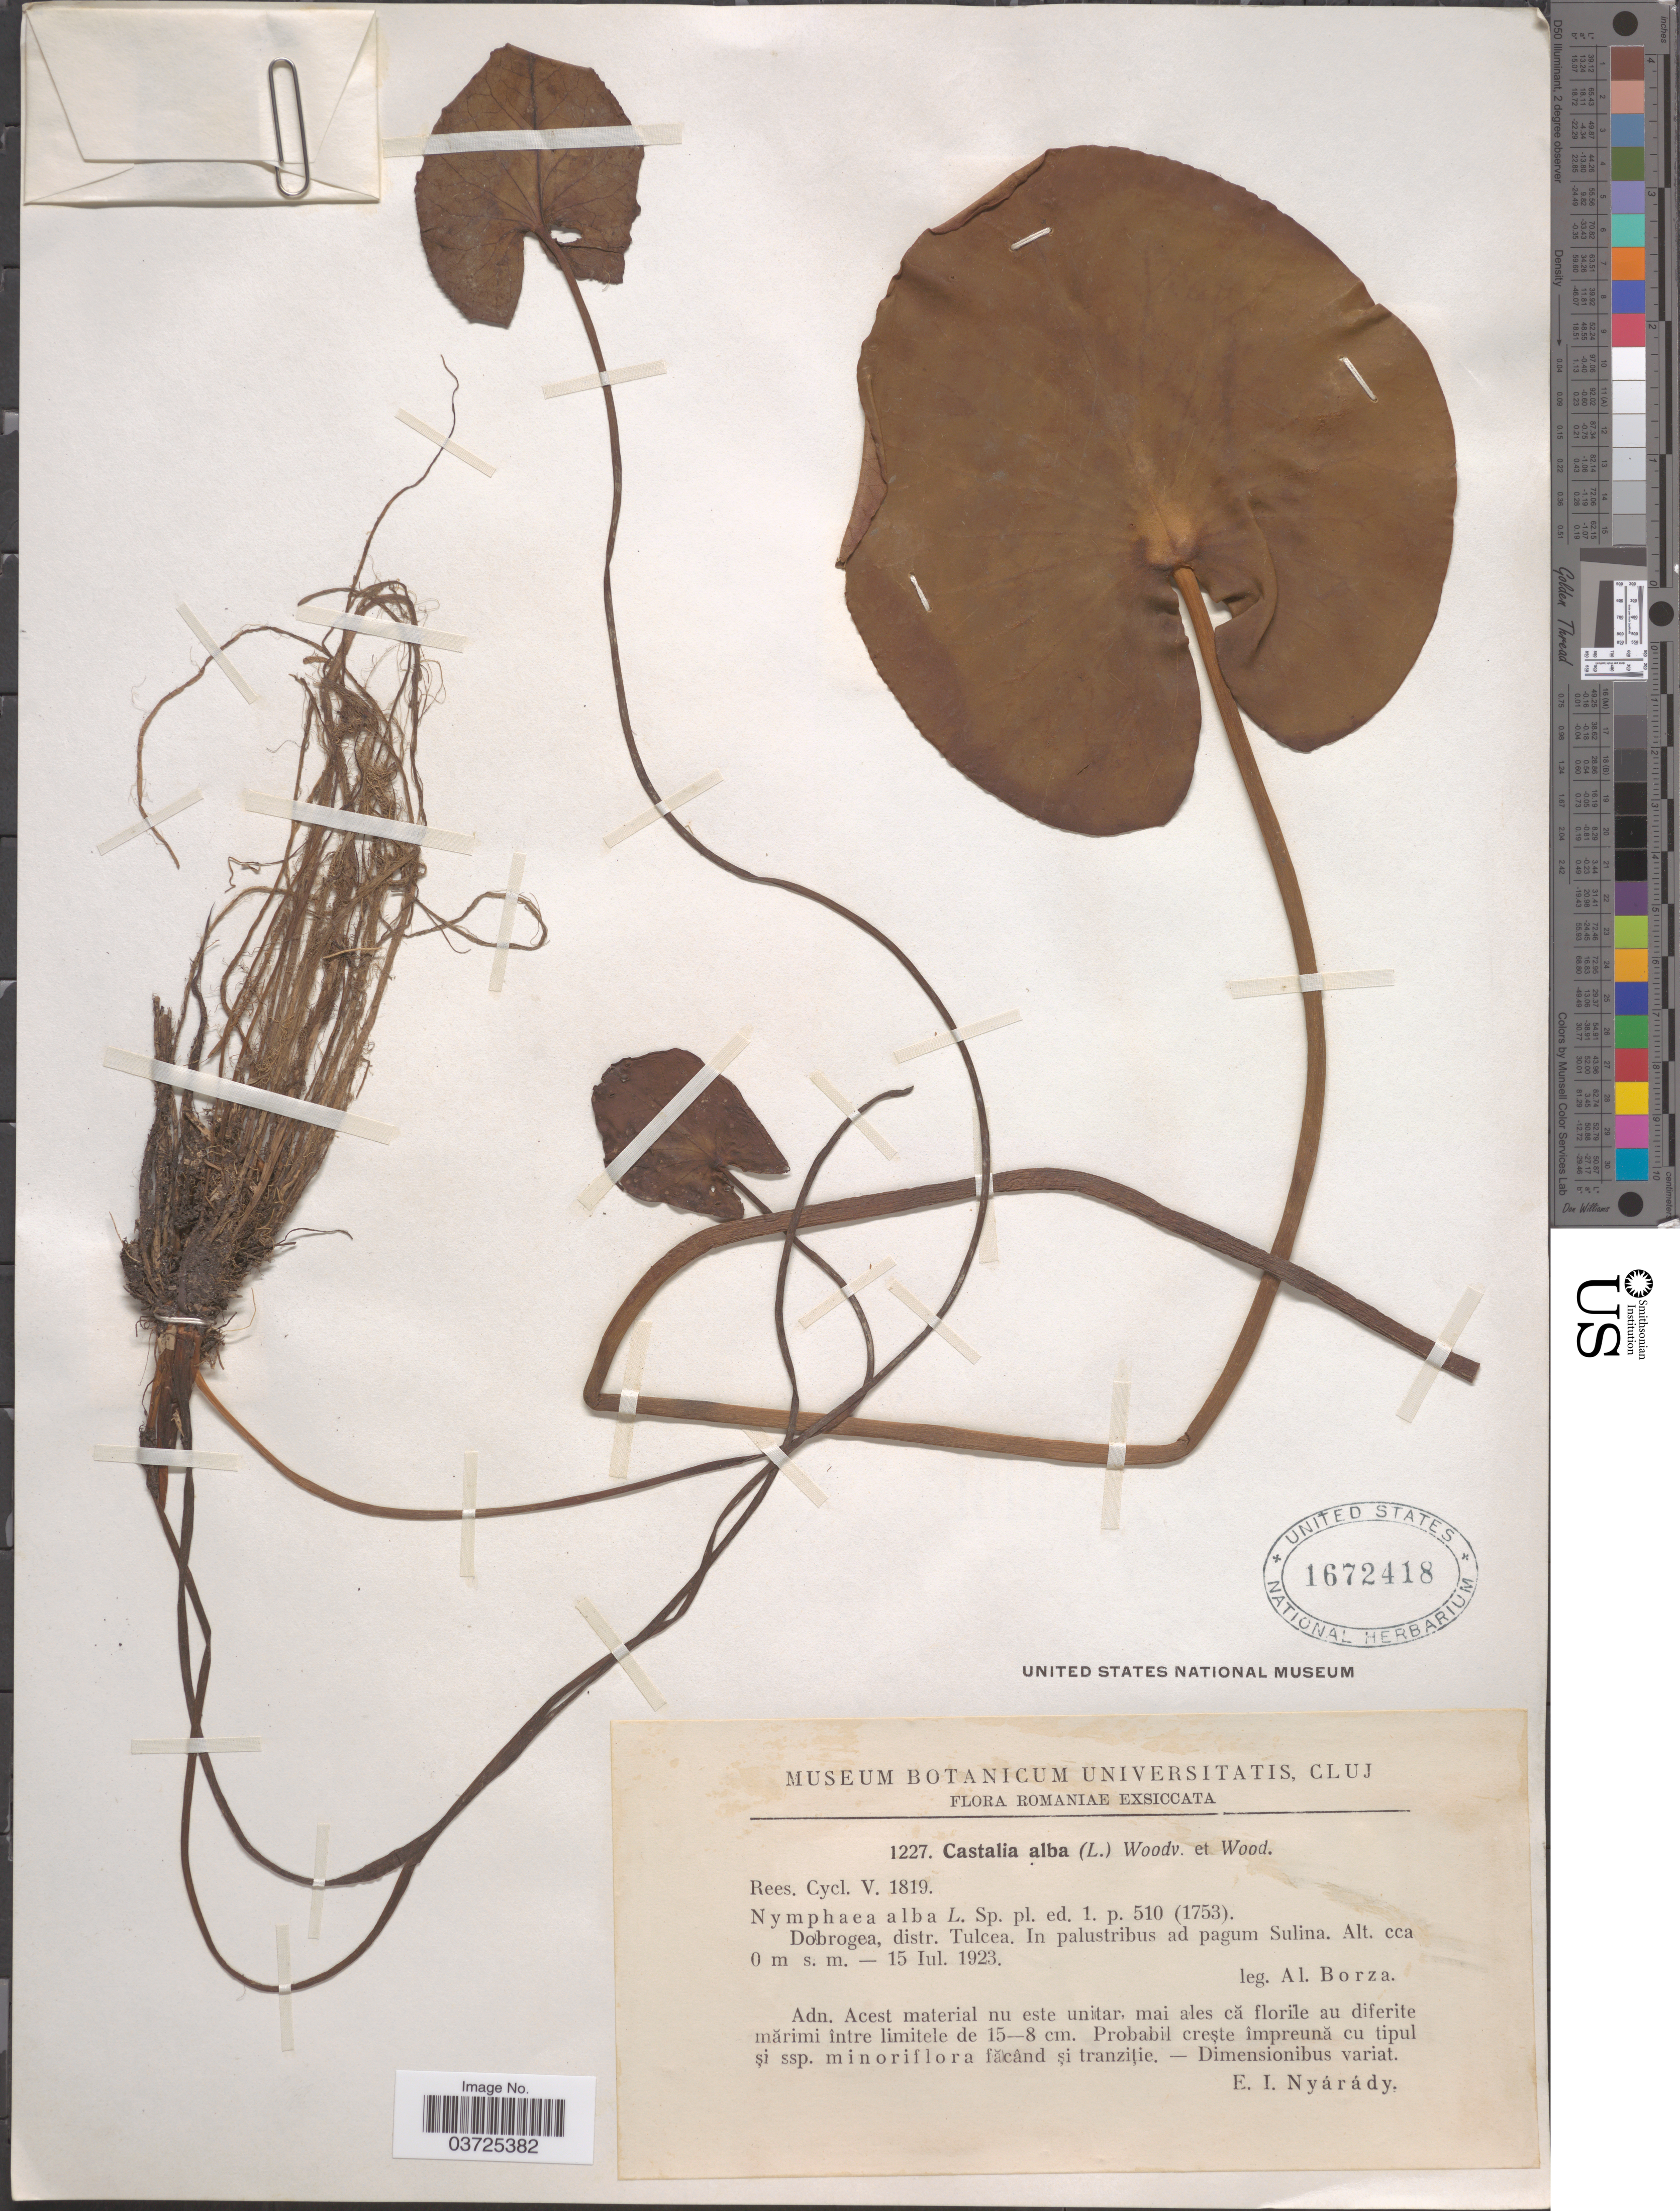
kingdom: Plantae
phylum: Tracheophyta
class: Magnoliopsida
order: Nymphaeales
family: Nymphaeaceae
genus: Nymphaea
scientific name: Nymphaea alba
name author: L.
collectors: A. Borza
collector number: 1227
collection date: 1923-07-15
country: Romania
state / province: Tulcea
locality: Dobrogae, distr. Tulcea. In palustribus ad pagum Sulina.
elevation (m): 0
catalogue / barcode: US 1672418